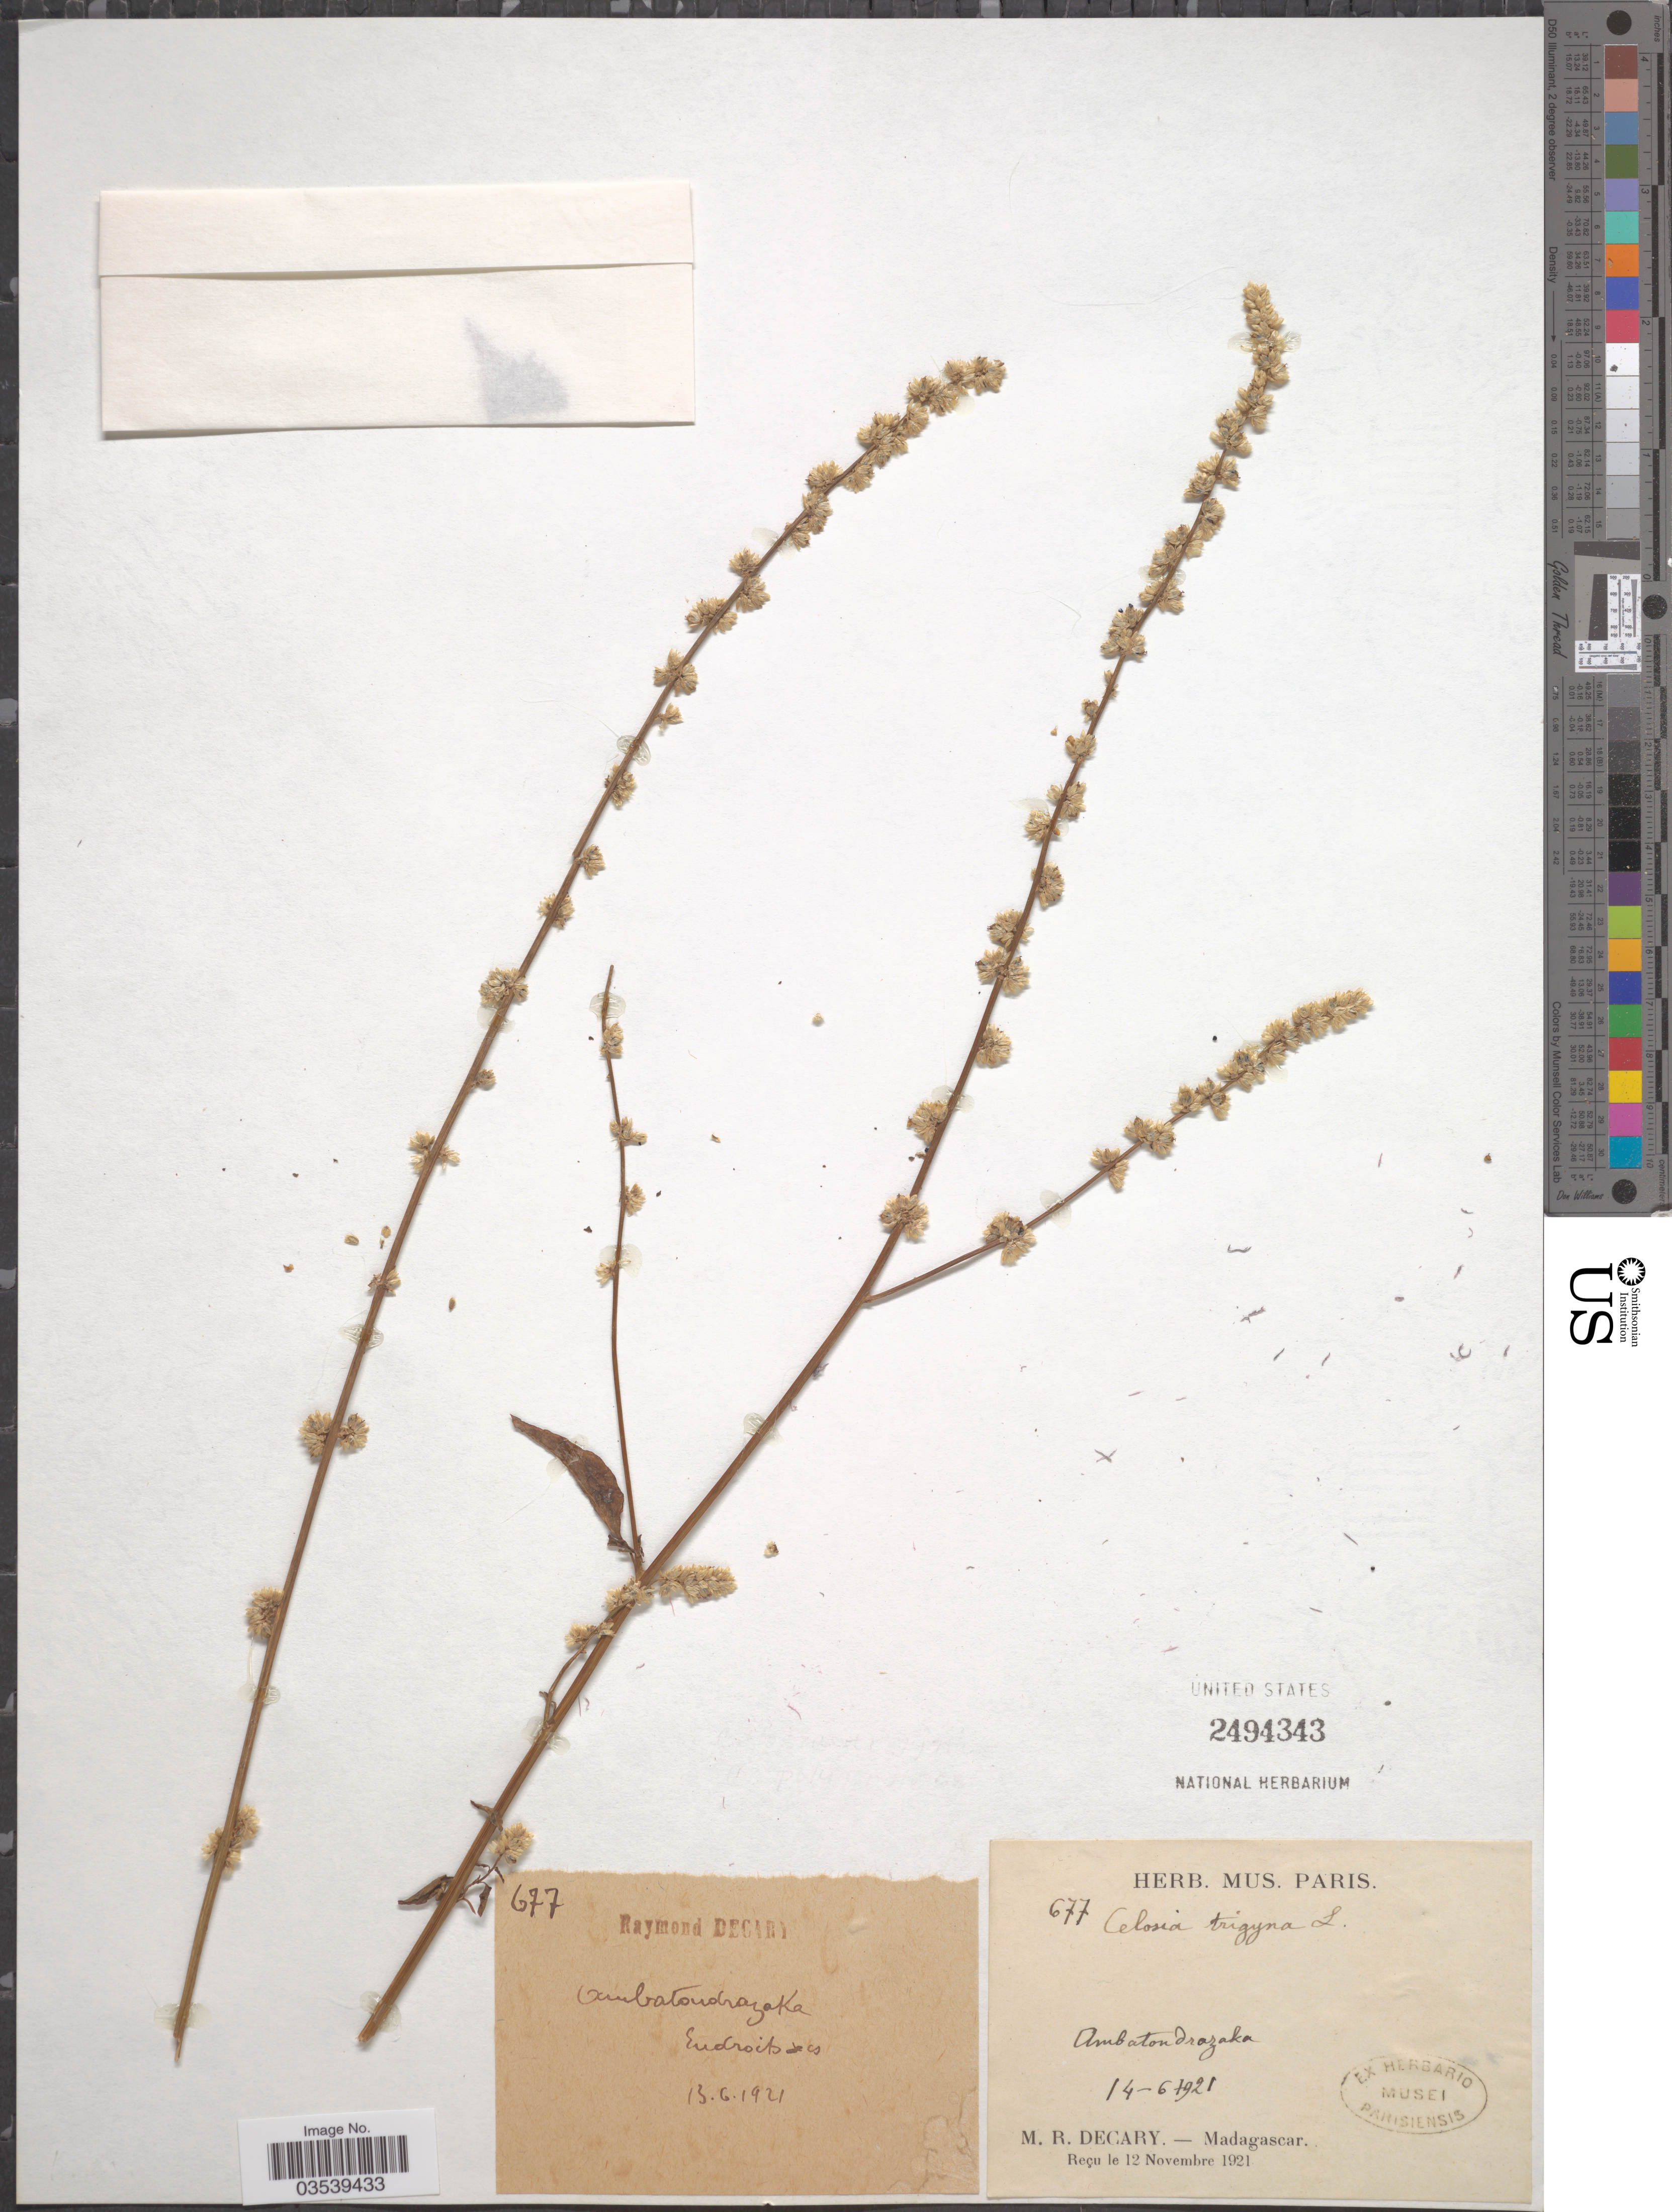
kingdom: Plantae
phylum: Tracheophyta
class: Magnoliopsida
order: Caryophyllales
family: Amaranthaceae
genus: Celosia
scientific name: Celosia trigyna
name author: L.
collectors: R. Decary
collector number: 677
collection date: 1921-06-14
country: Madagascar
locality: Ambatondrozaka.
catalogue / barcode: US 249343